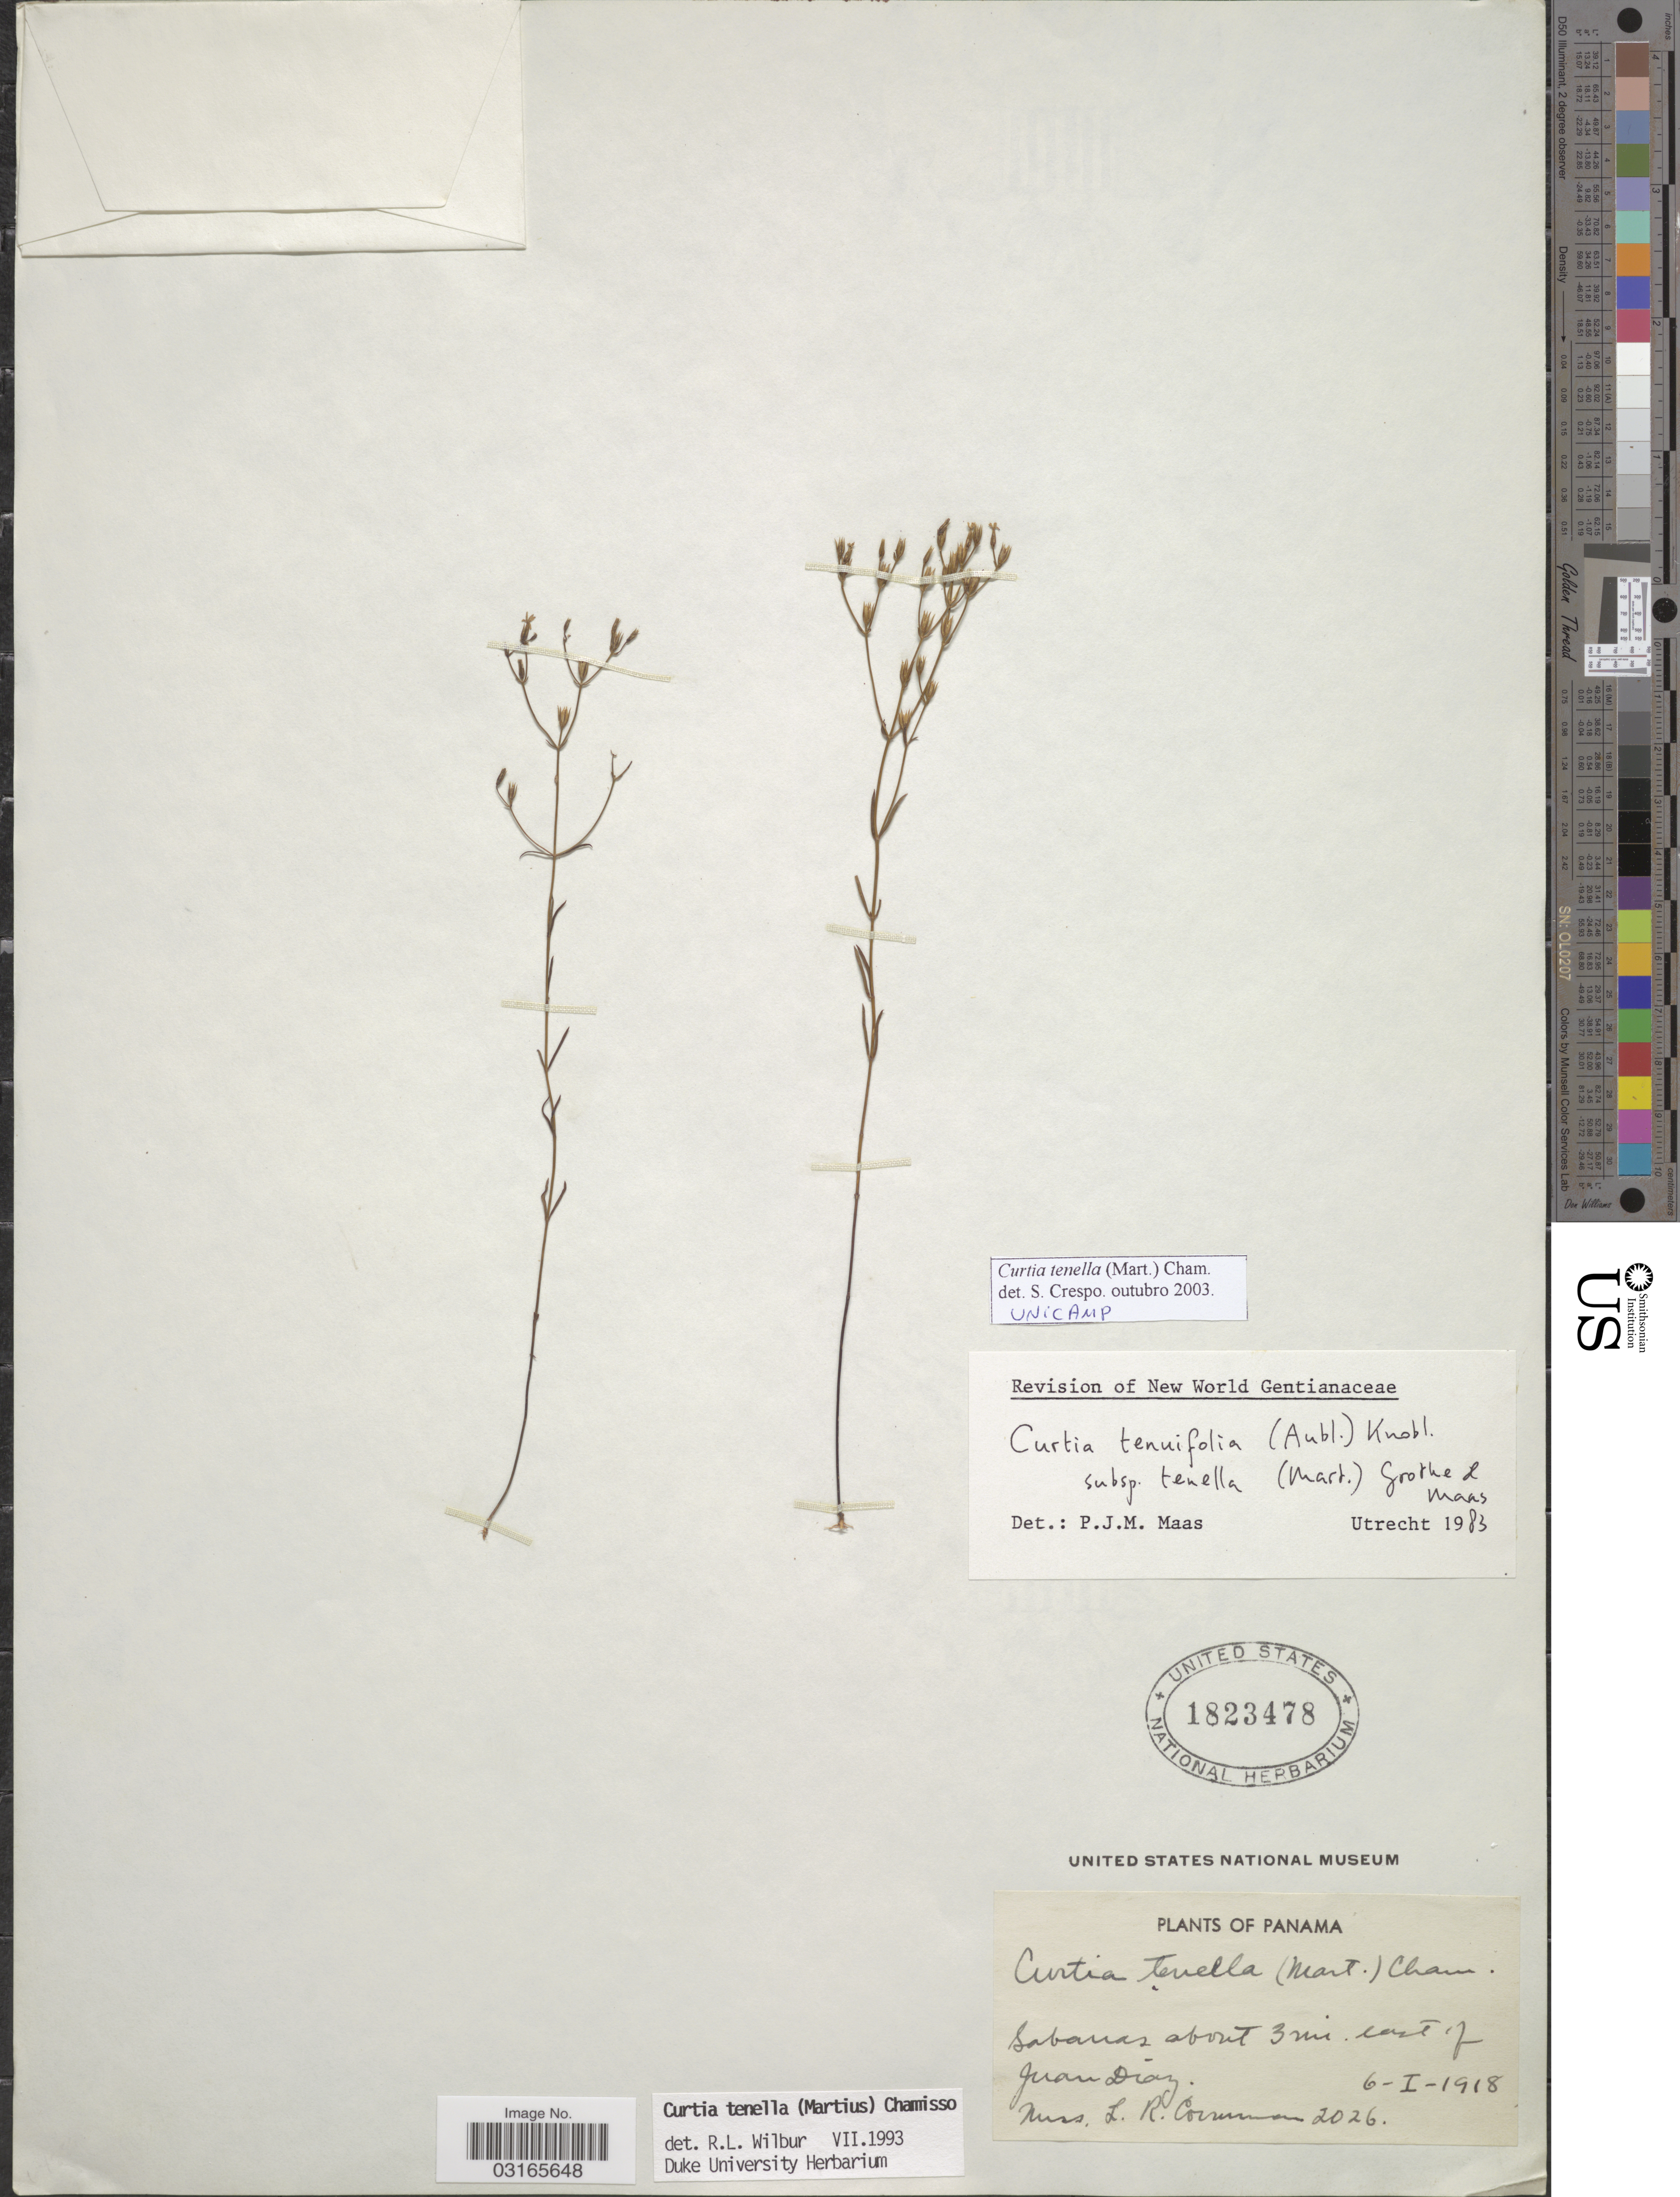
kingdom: Plantae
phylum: Tracheophyta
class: Magnoliopsida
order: Gentianales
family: Gentianaceae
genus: Curtia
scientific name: Curtia tenella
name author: (Mart.) Cham.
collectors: L. Cornman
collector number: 2026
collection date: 1918-01-06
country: Panama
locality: Sabanas about 3 mi. east of Juan Diaz.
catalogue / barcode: US 1823478